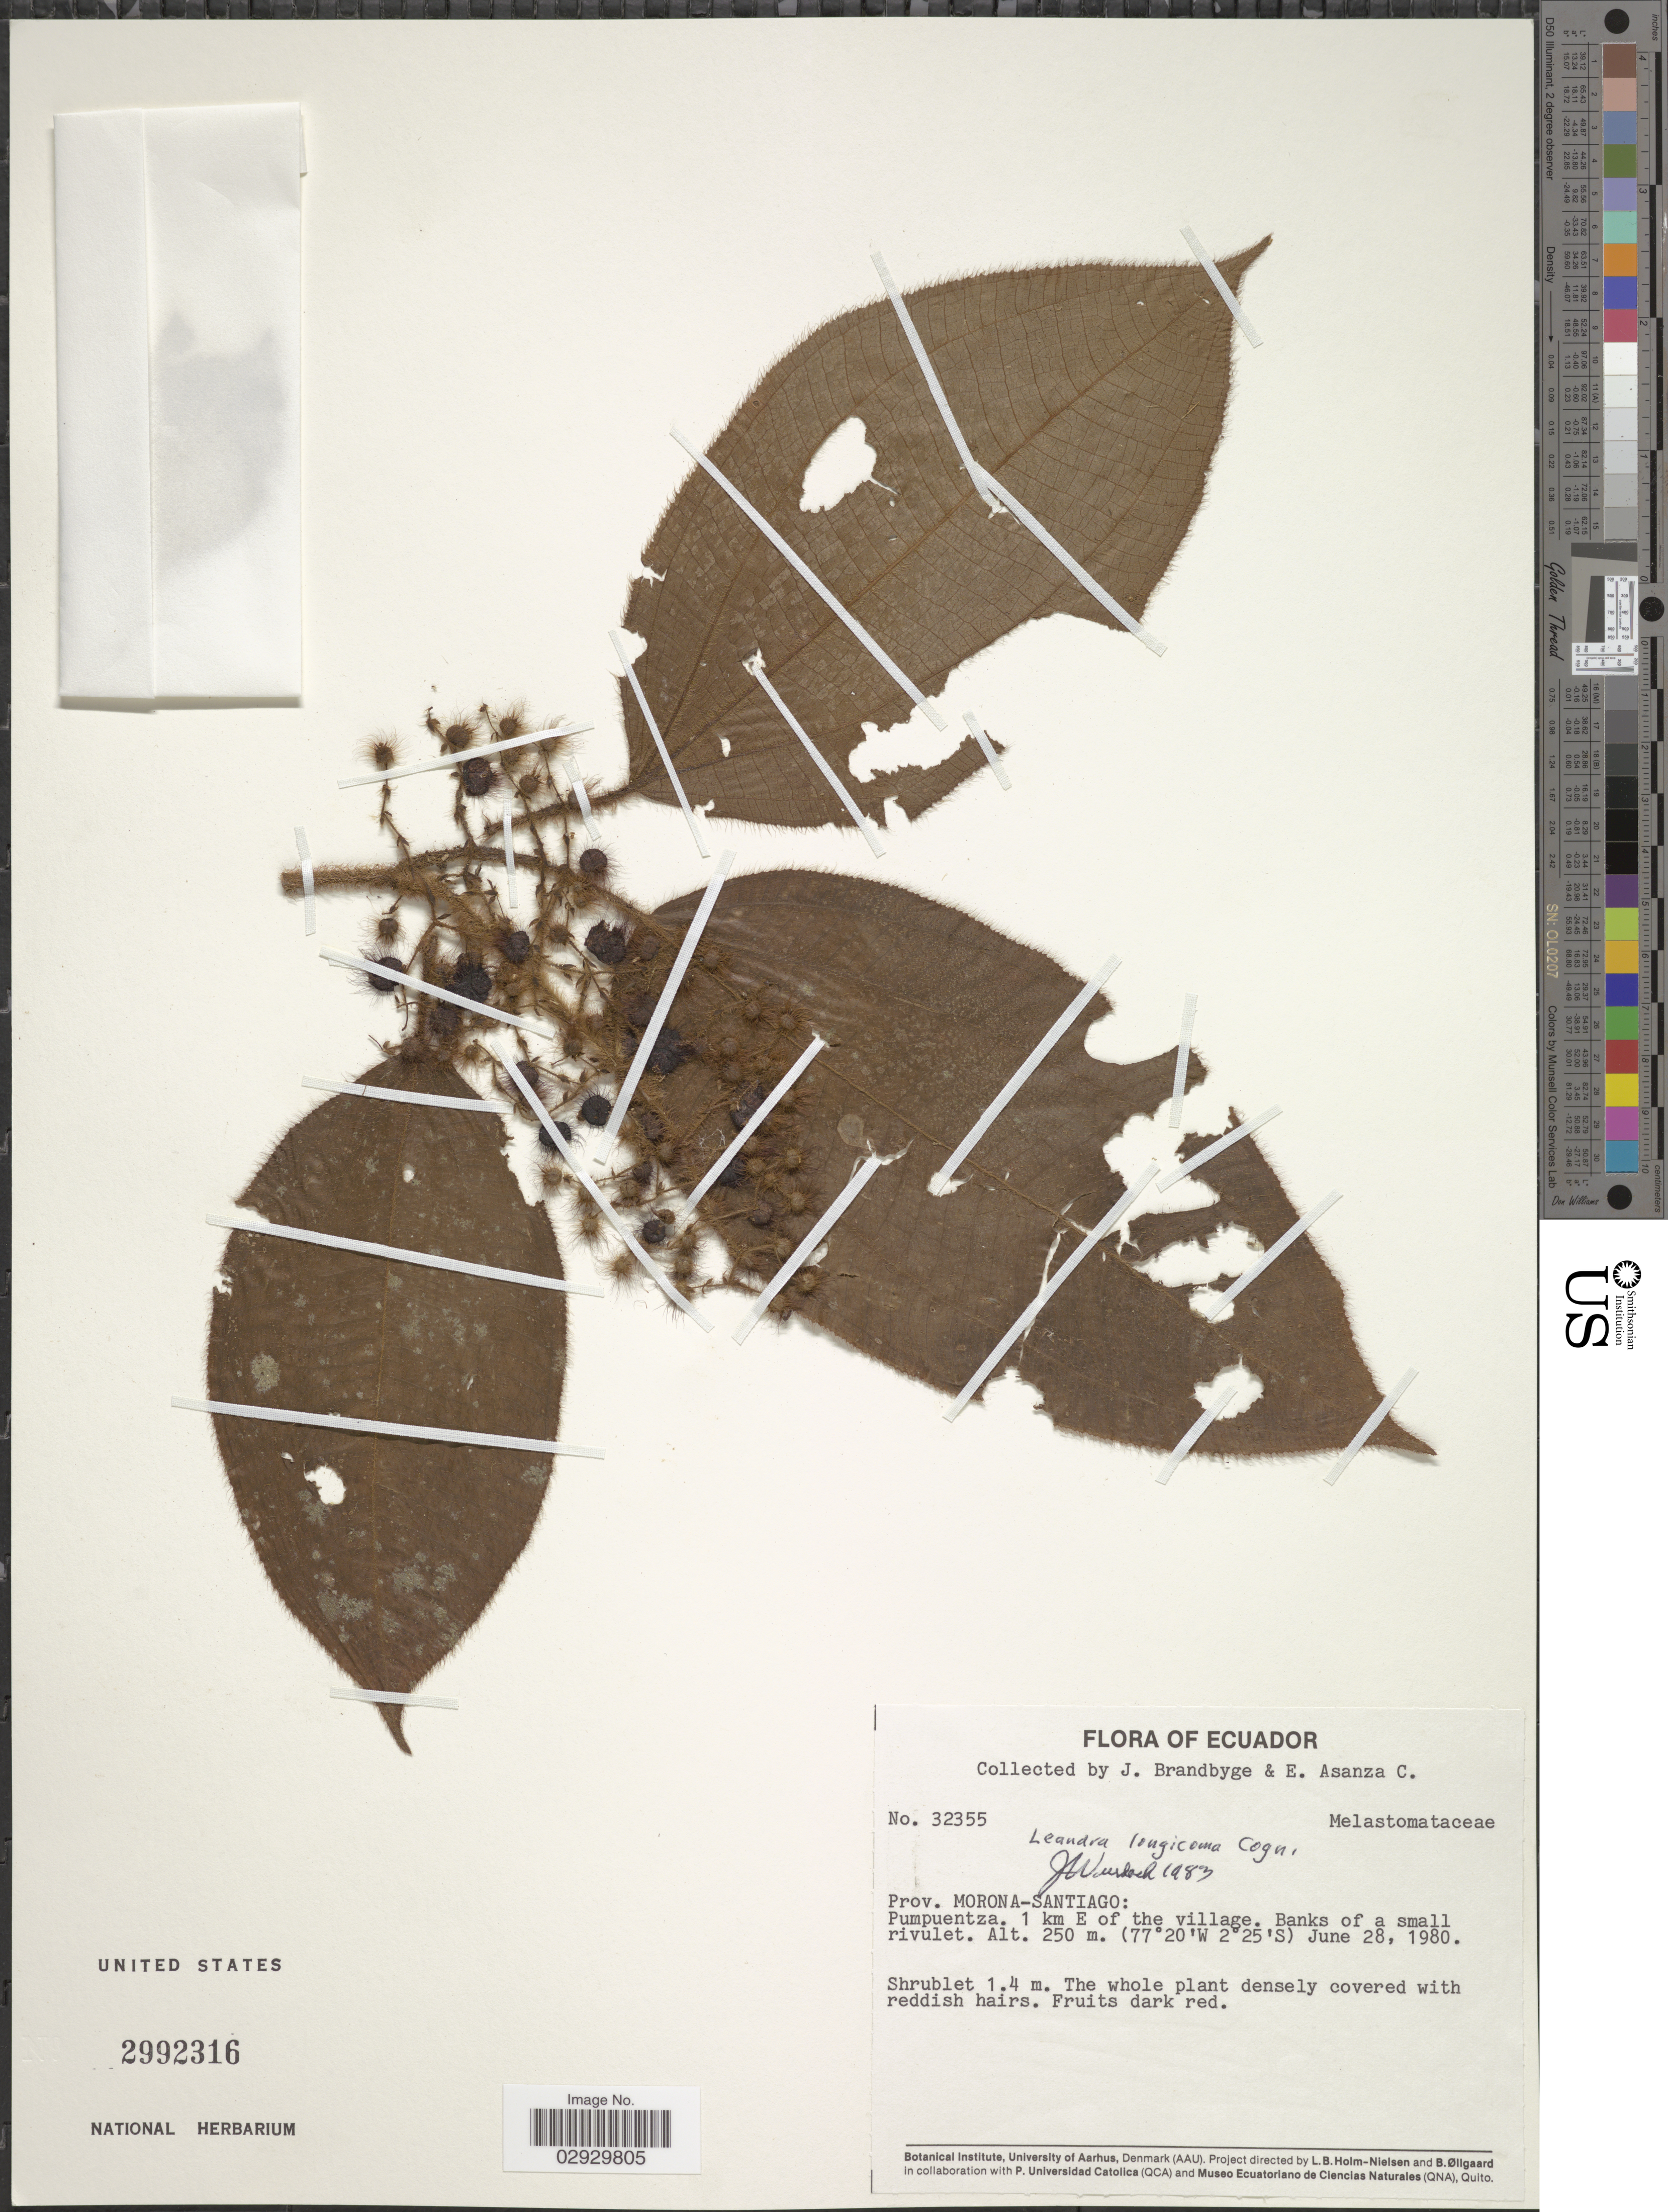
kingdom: Plantae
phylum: Tracheophyta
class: Magnoliopsida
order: Myrtales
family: Melastomataceae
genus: Leandra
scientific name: Leandra longicoma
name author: Cogn.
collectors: J. Brandbyge & E. Asanza C.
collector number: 32355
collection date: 1980-06-28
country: Ecuador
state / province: Morona-Santiago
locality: Pumpuentza. 1 km E of the village. Banks of a small rivulet.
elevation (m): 250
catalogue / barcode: US 2992316